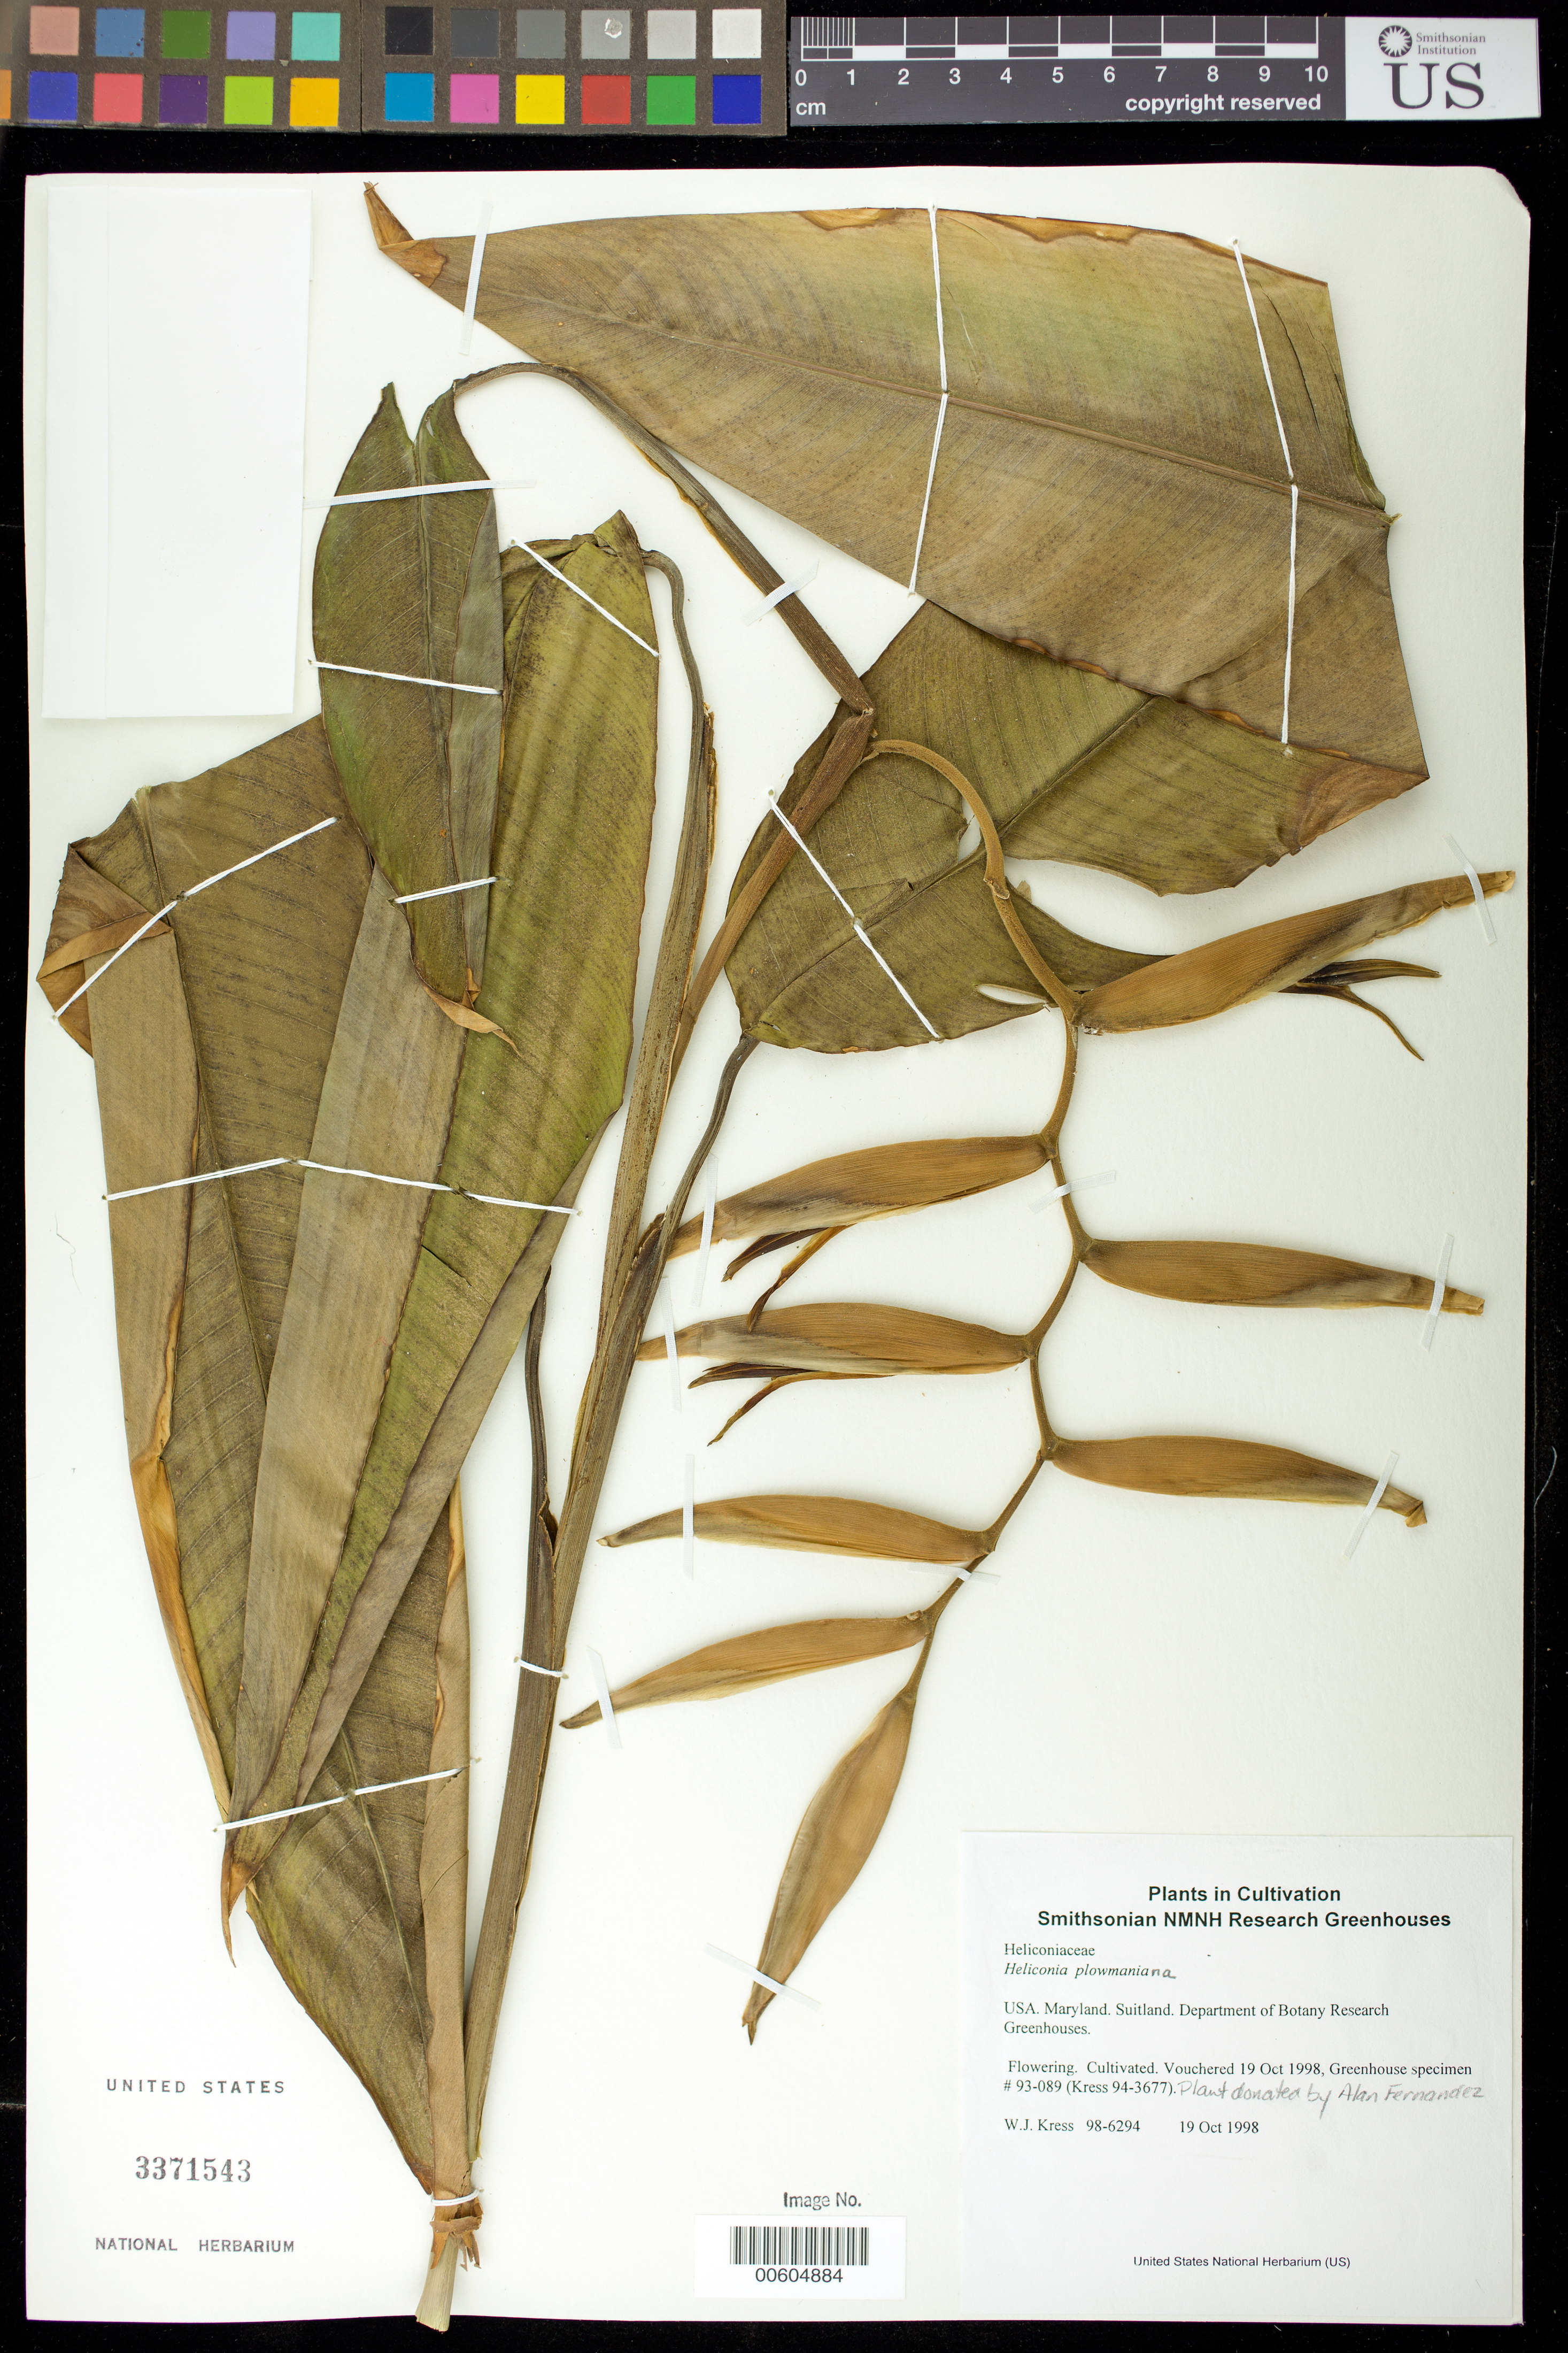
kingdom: Plantae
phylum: Tracheophyta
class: Liliopsida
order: Zingiberales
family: Heliconiaceae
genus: Heliconia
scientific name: Heliconia plowmania sp. nov., ined.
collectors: W. J. Kress & M. Bordelon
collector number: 98-6294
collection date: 1998-10-19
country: United States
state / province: Maryland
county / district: Prince George's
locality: NMNH Botany Research Greenhouses. Suitland.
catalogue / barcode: US 3371543